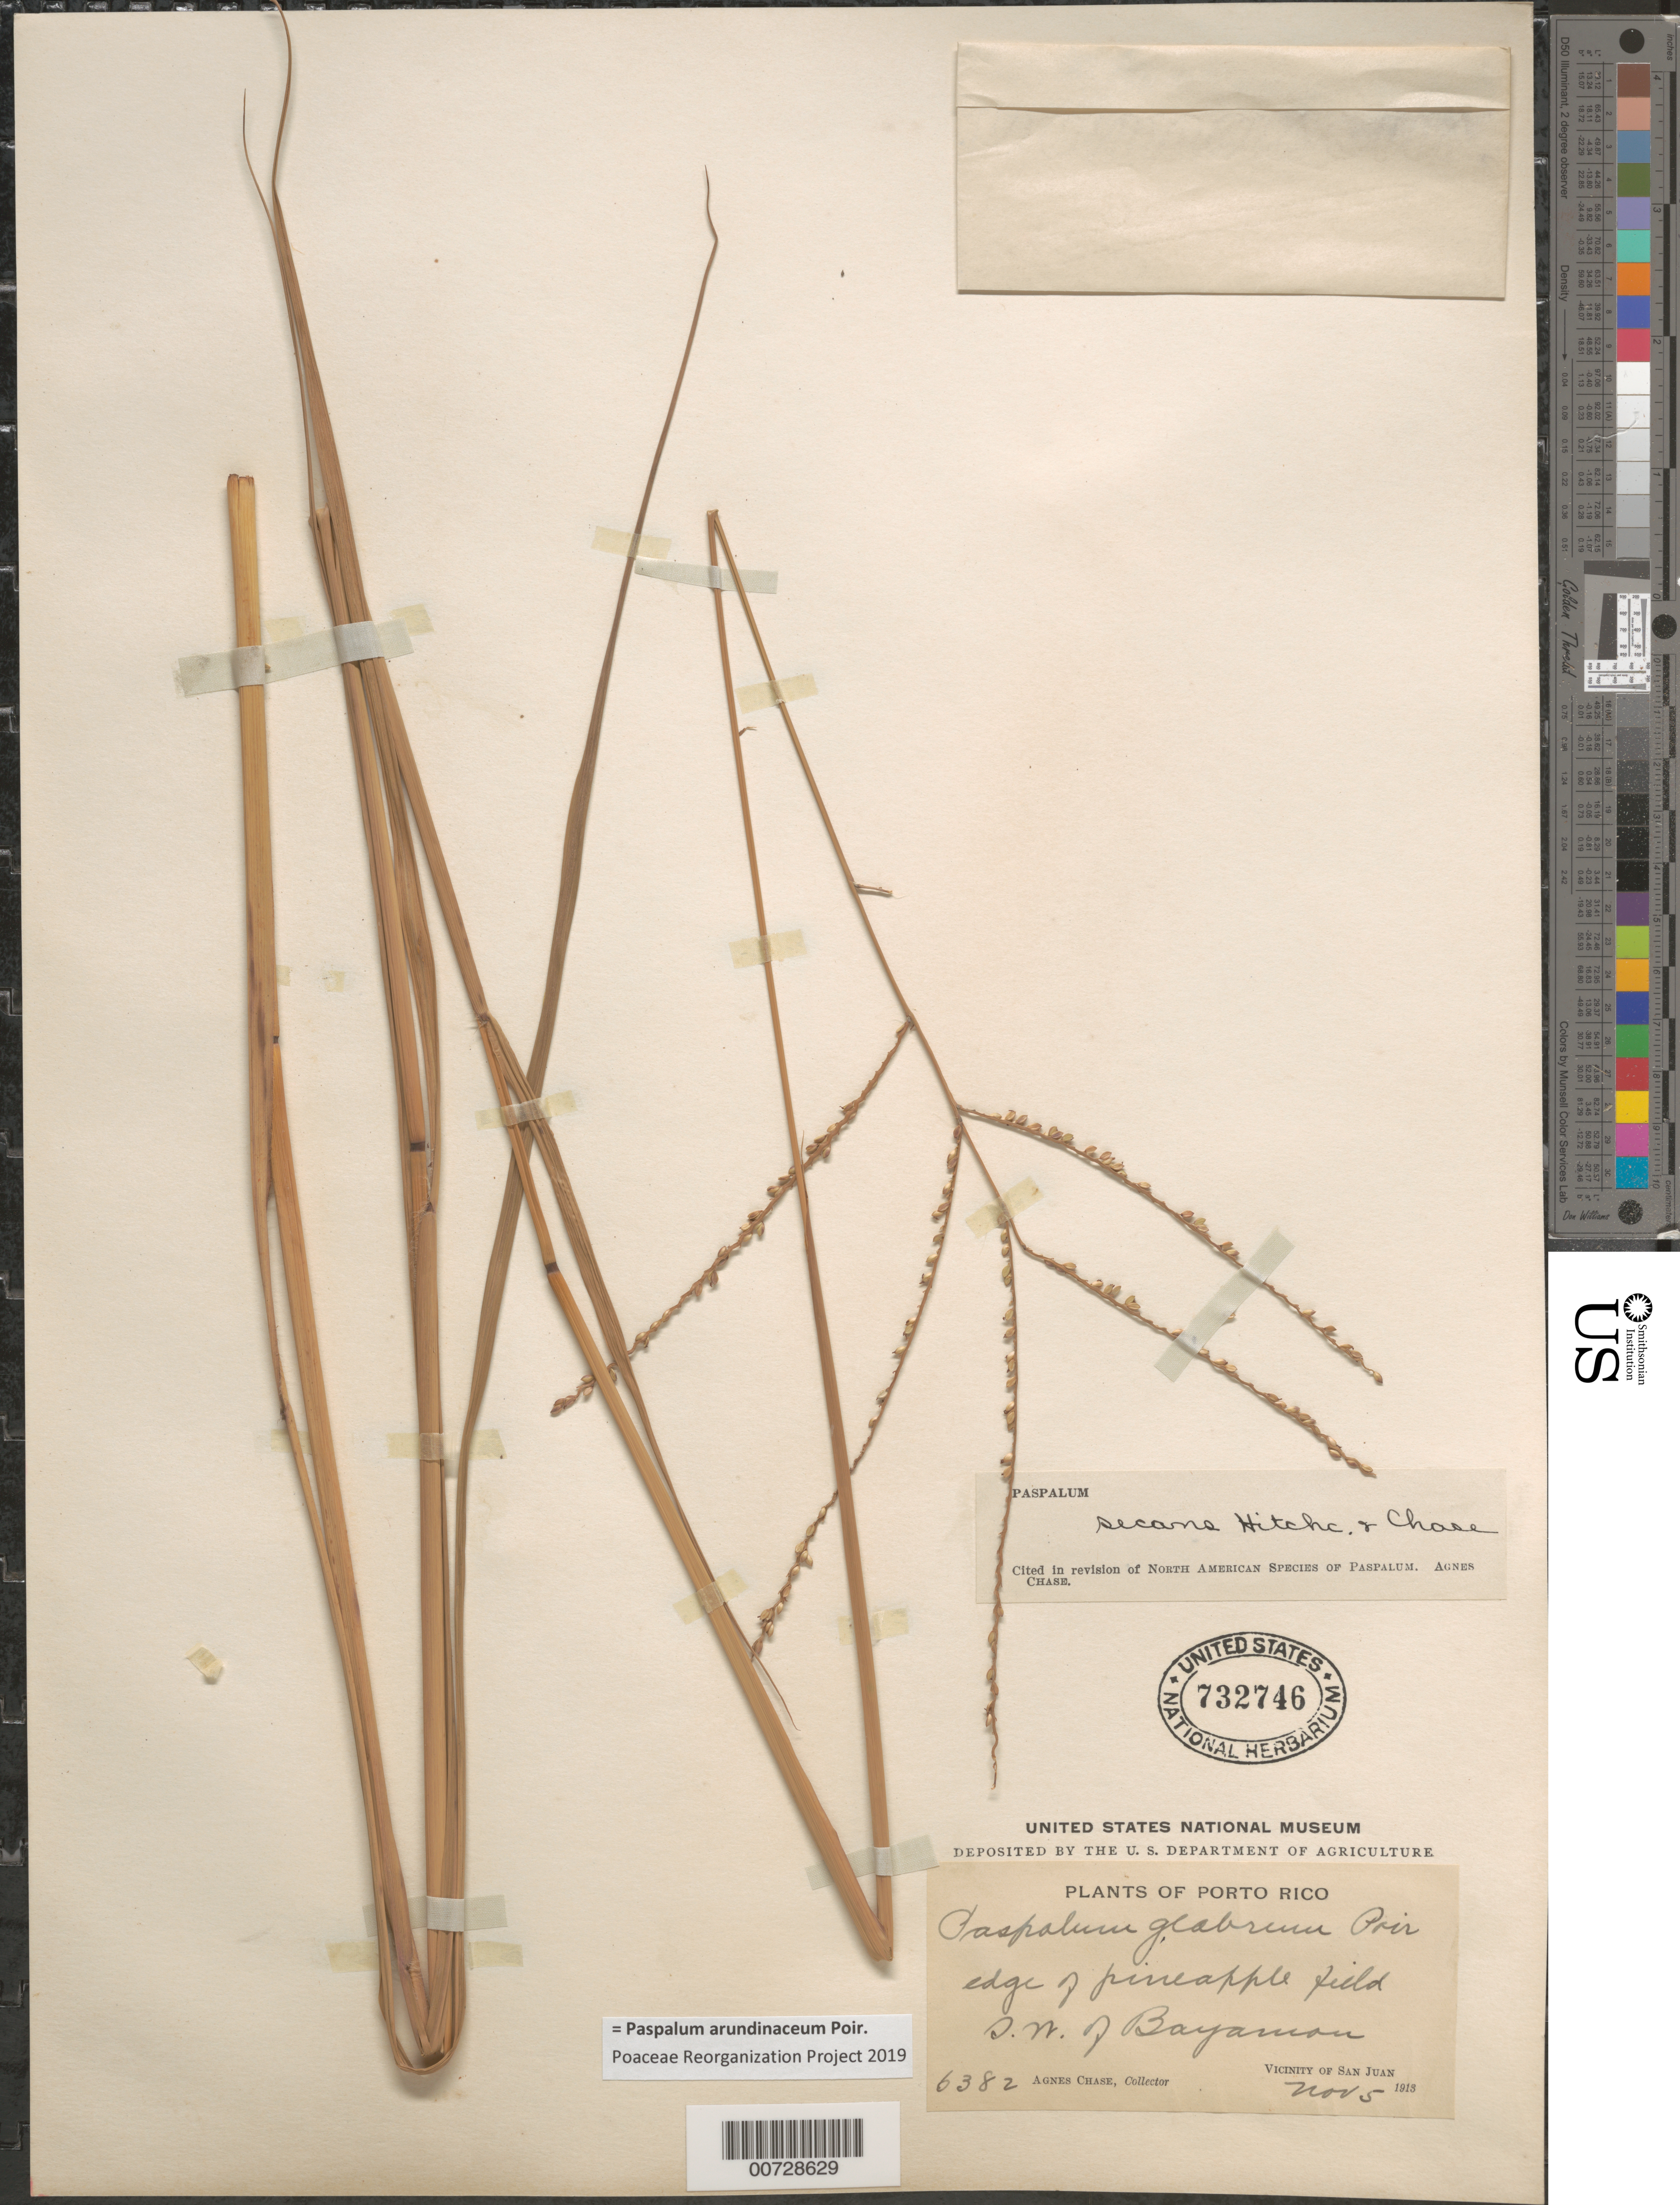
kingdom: Plantae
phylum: Tracheophyta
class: Liliopsida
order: Poales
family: Poaceae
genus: Paspalum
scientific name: Paspalum arundinaceum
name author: Poir.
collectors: A. Chase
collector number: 6382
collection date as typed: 05 Nov 1913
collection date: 1913-11-05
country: Puerto Rico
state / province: Bayamón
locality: Bayamon, SW of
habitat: Edge of pineapple field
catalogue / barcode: US 732746